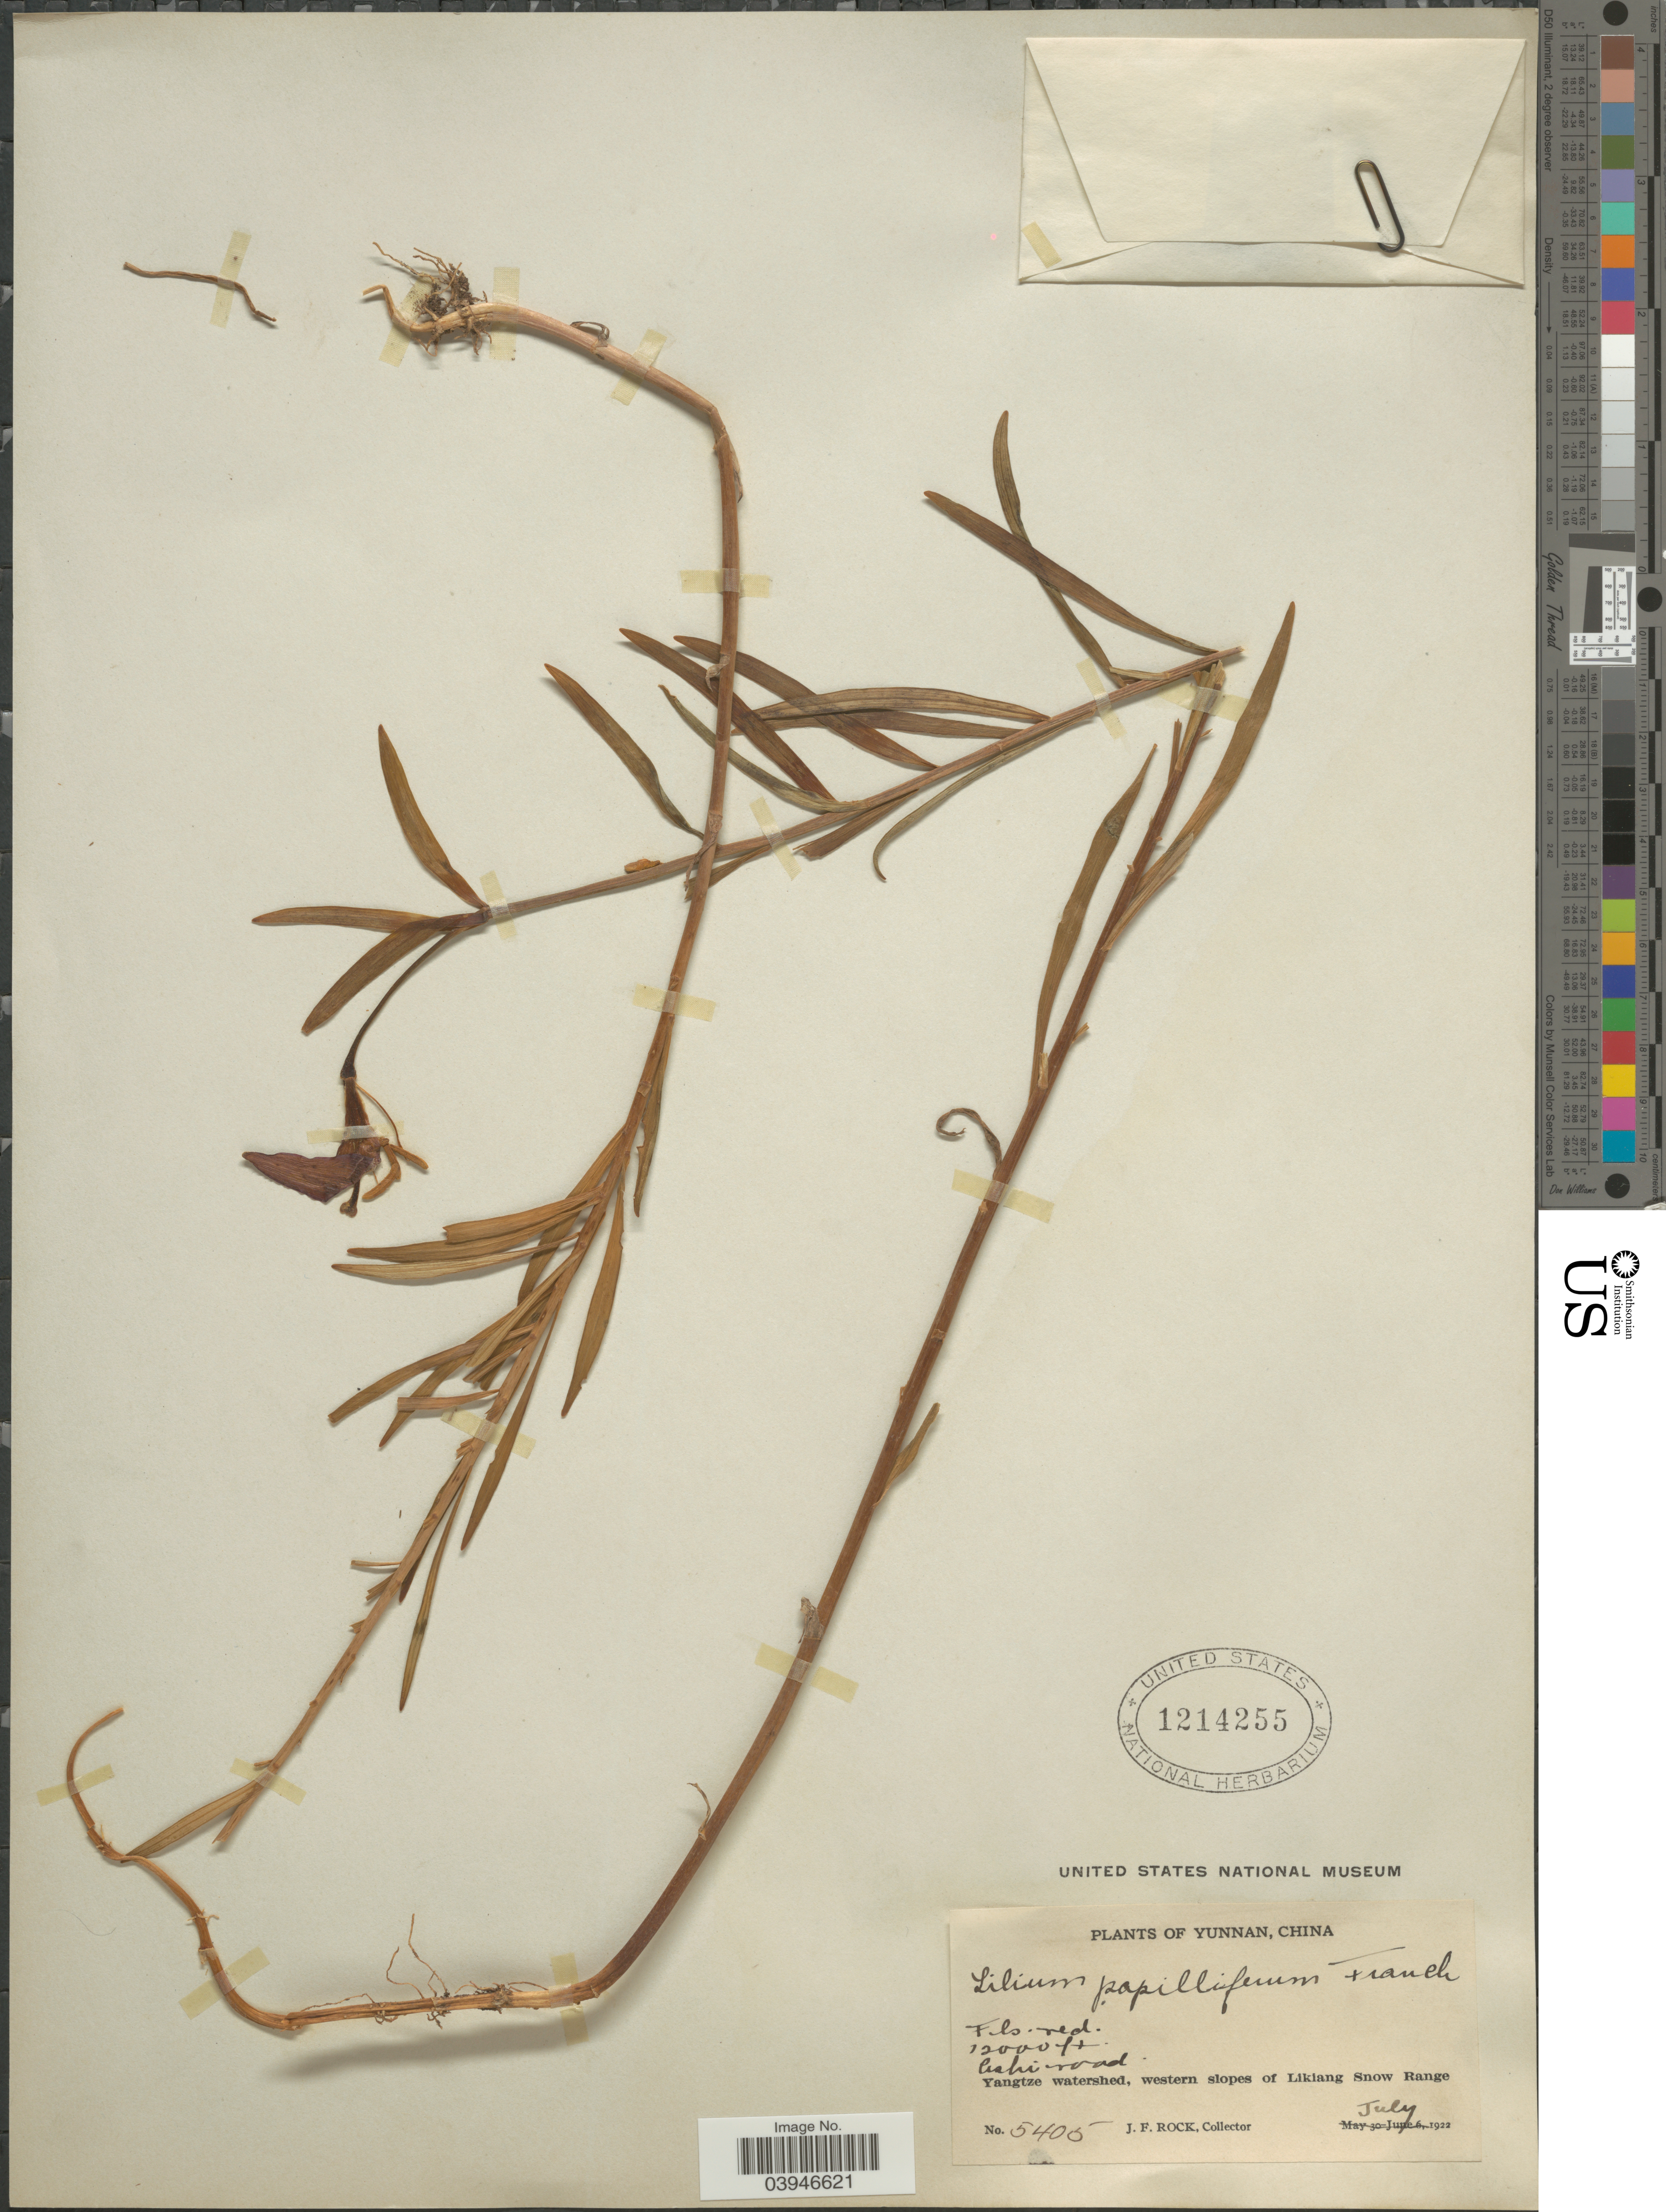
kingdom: Plantae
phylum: Tracheophyta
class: Liliopsida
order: Liliales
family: Liliaceae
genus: Lilium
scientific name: Lilium papilliferum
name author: Franch.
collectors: J. Rock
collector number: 5405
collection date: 1922-07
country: China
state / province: Yunnan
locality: Ashi road. Yangtze watershed, western slopes of Likiang Snow Range.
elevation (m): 3658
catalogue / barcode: US 1214255